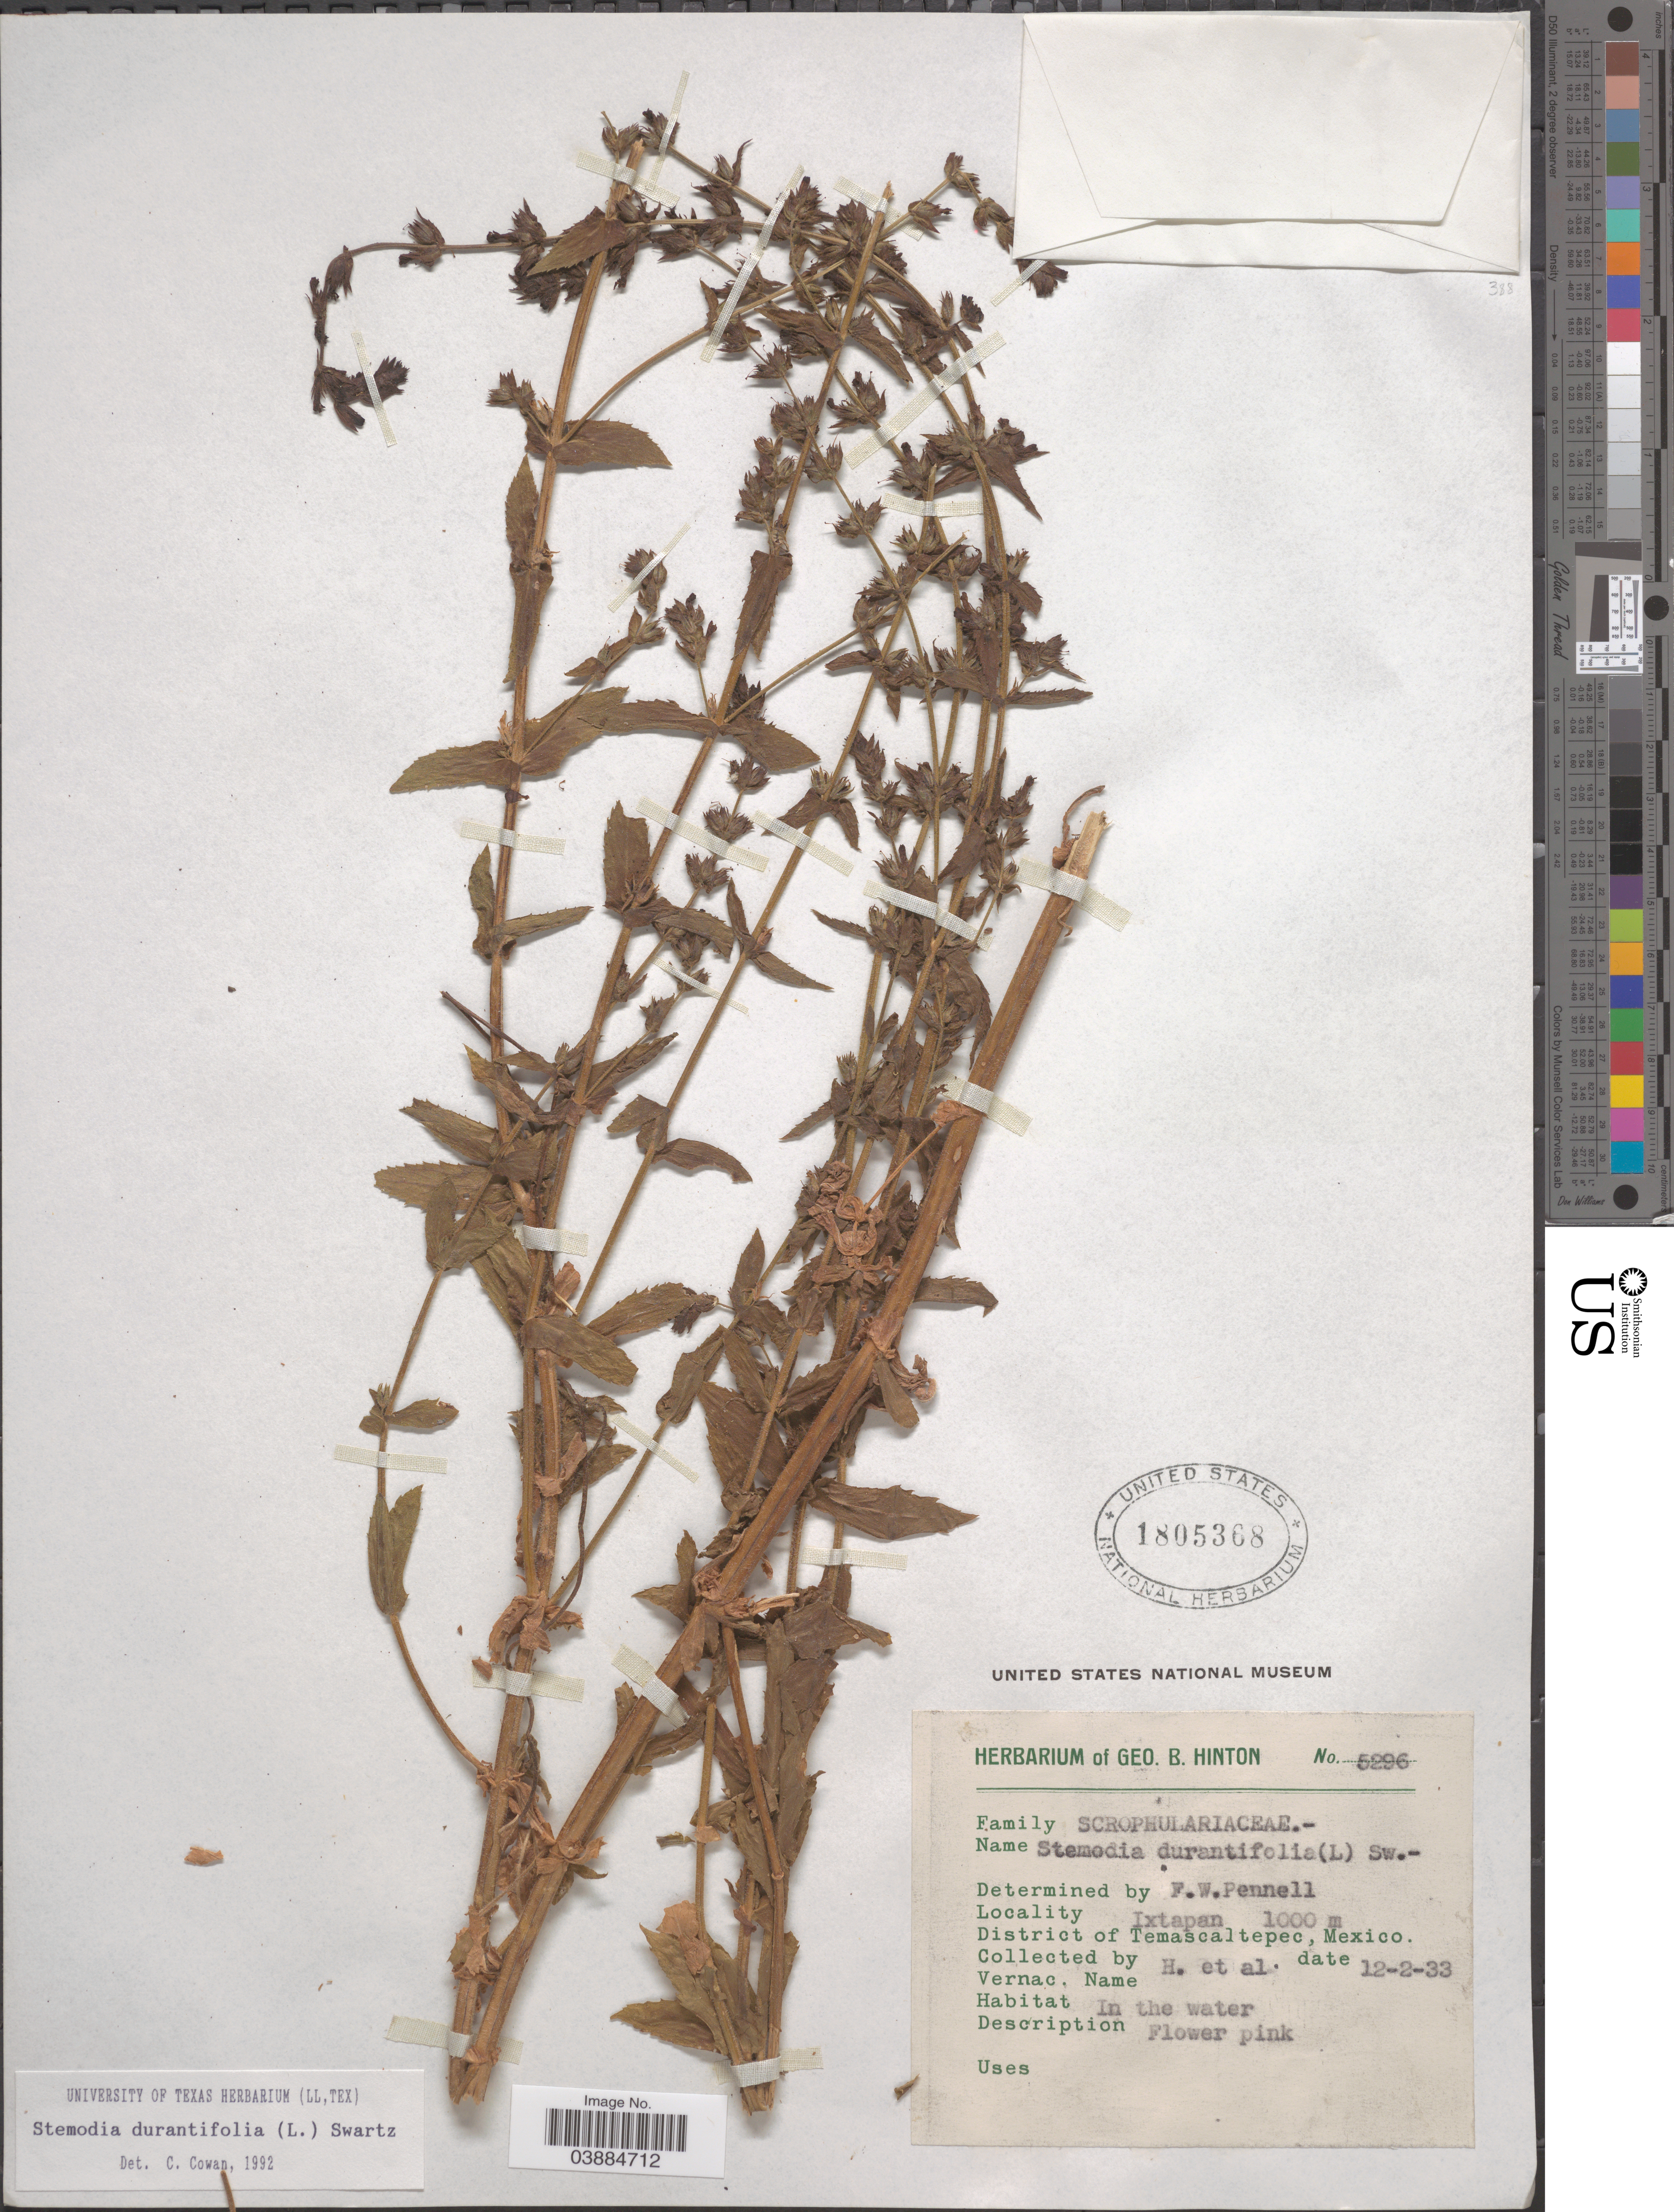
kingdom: Plantae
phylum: Tracheophyta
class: Magnoliopsida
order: Lamiales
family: Plantaginaceae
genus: Stemodia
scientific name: Stemodia durantifolia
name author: (L.) Sw.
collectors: G. B. Hinton & et al.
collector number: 5296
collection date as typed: Transcribed d/m/y: 12/2/33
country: Mexico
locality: Ixtapan. District of Temascaltepec.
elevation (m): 1000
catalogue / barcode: US 1805368